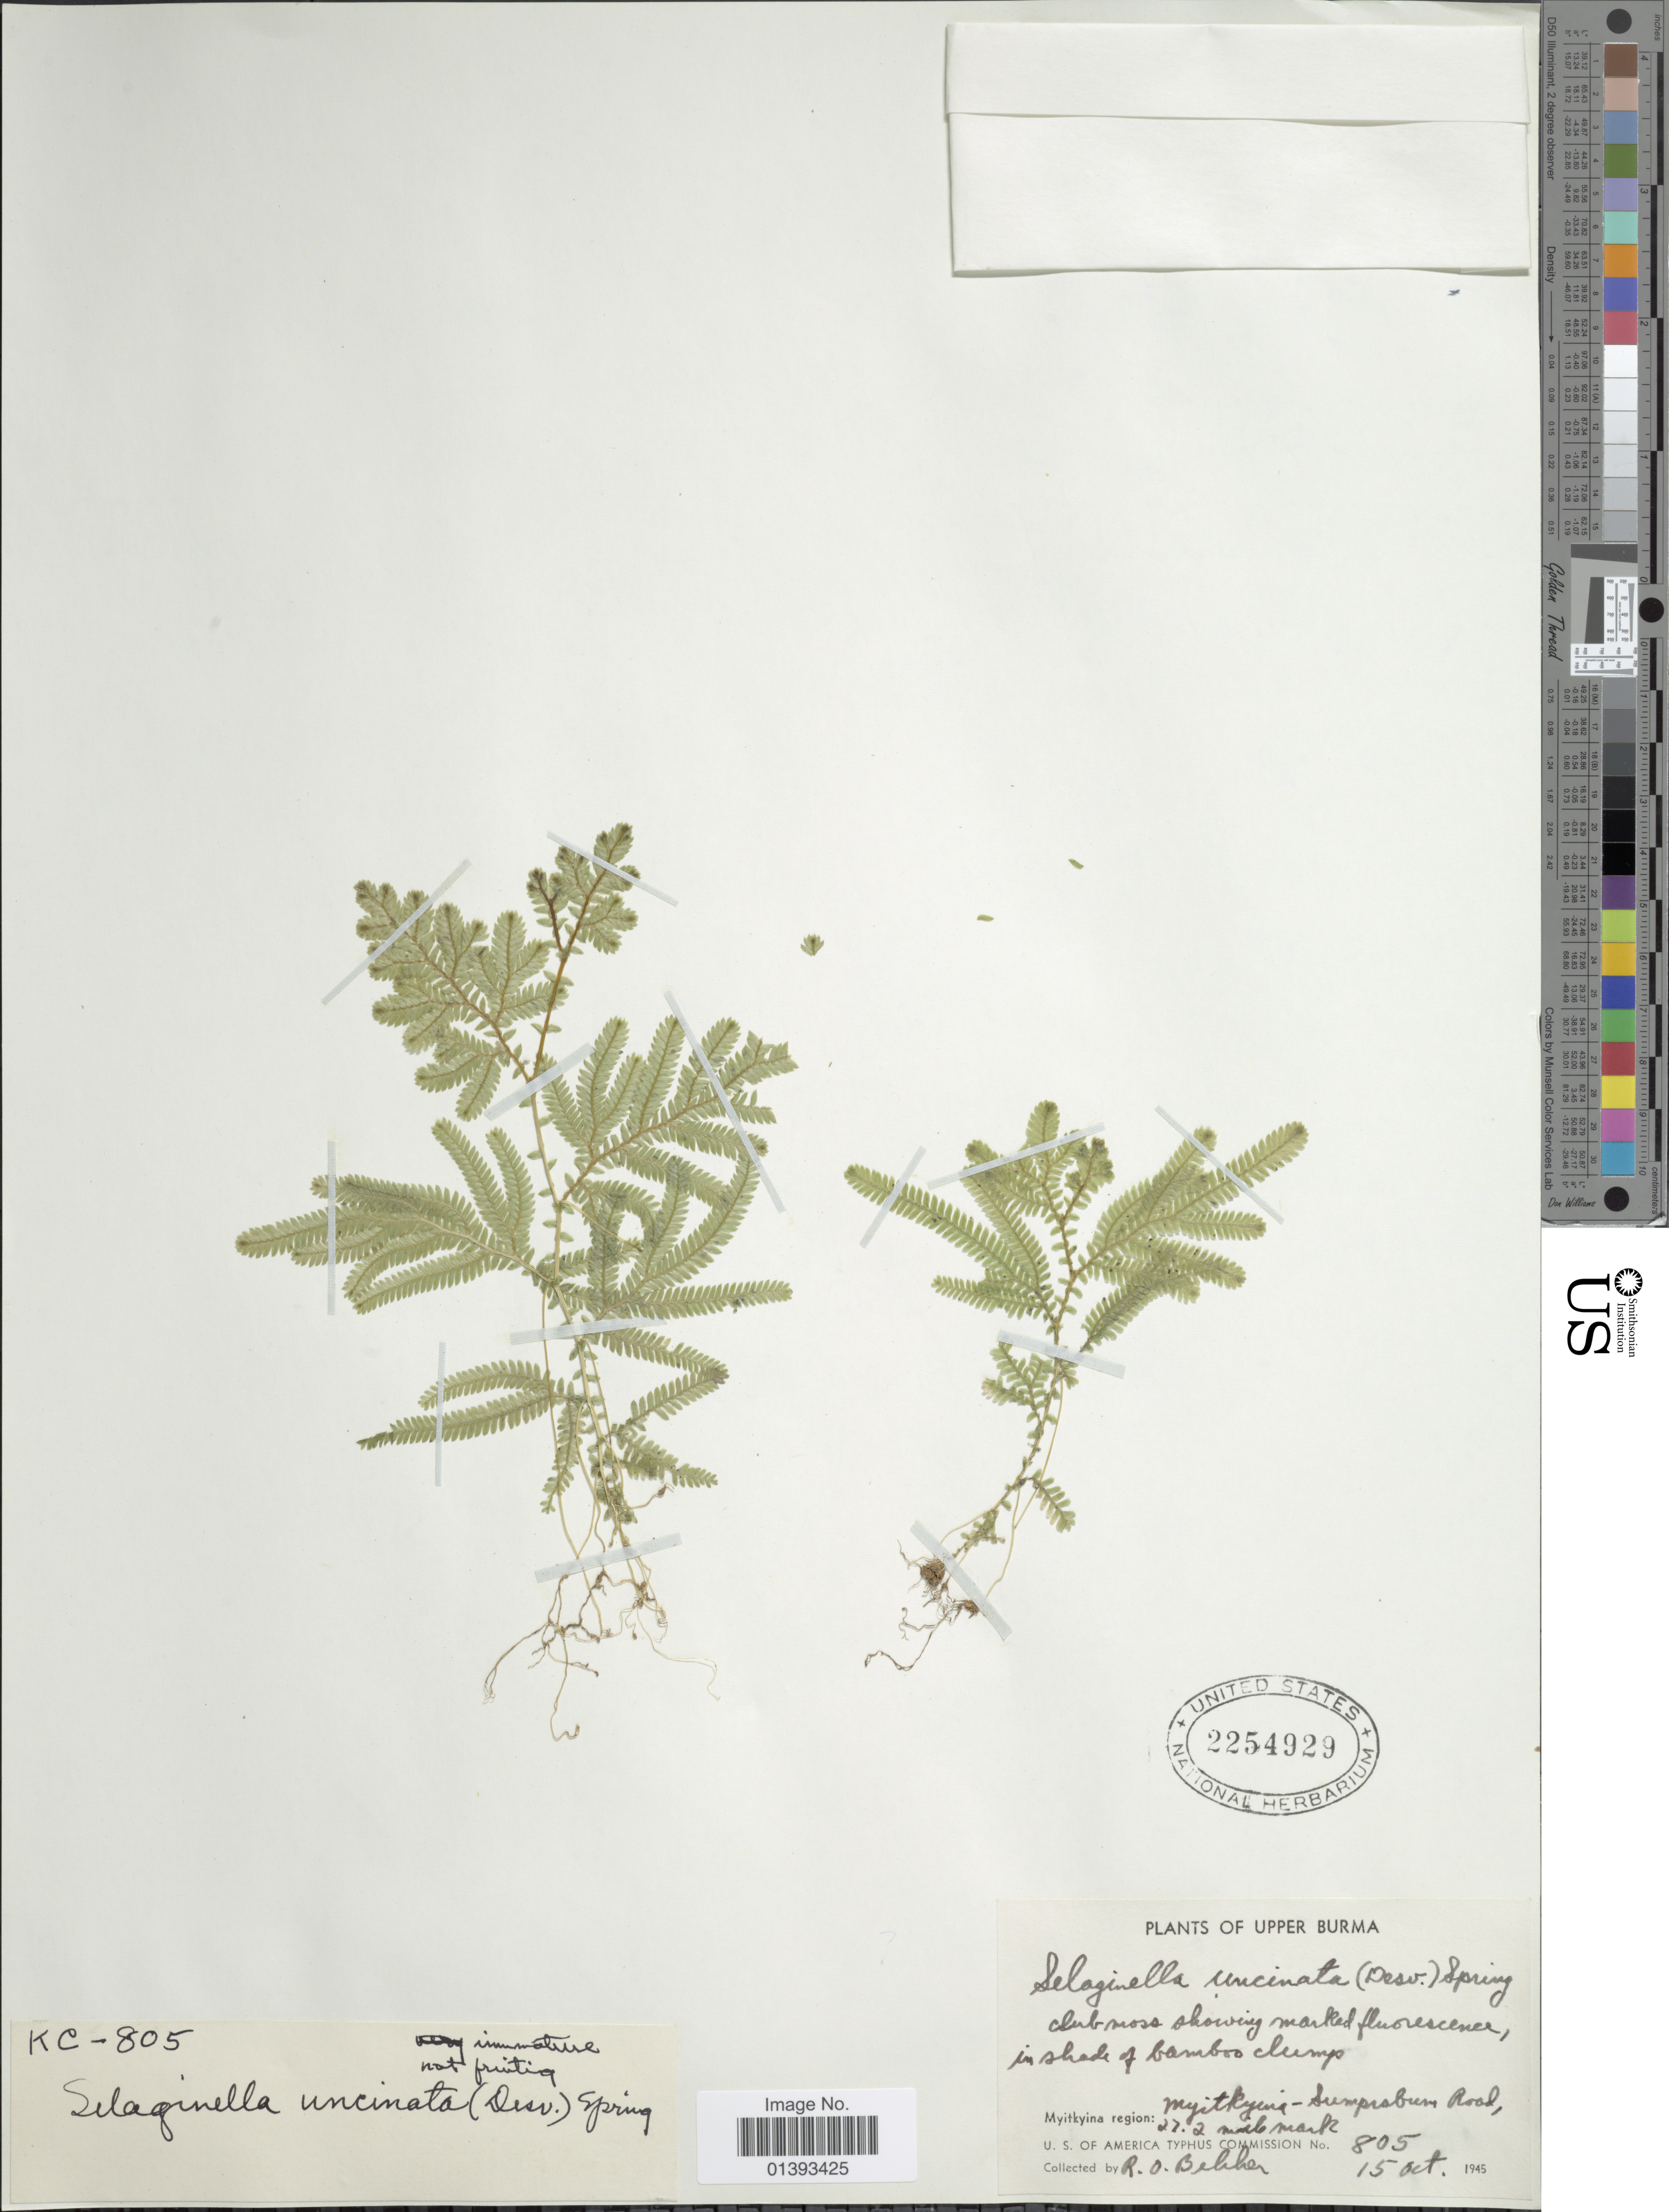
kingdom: Plantae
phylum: Tracheophyta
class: Lycopodiopsida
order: Selaginellales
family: Selaginellaceae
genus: Selaginella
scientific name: Selaginella uncinata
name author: (Desr. ex Poir.) Spring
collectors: R. Bekker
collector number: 805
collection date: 1945-10-15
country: Myanmar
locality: Upper Burma, Myotkyina region: Myitkyima-sumprabum road, 27.2[interpreted] [illegible text]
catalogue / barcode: US 2254929